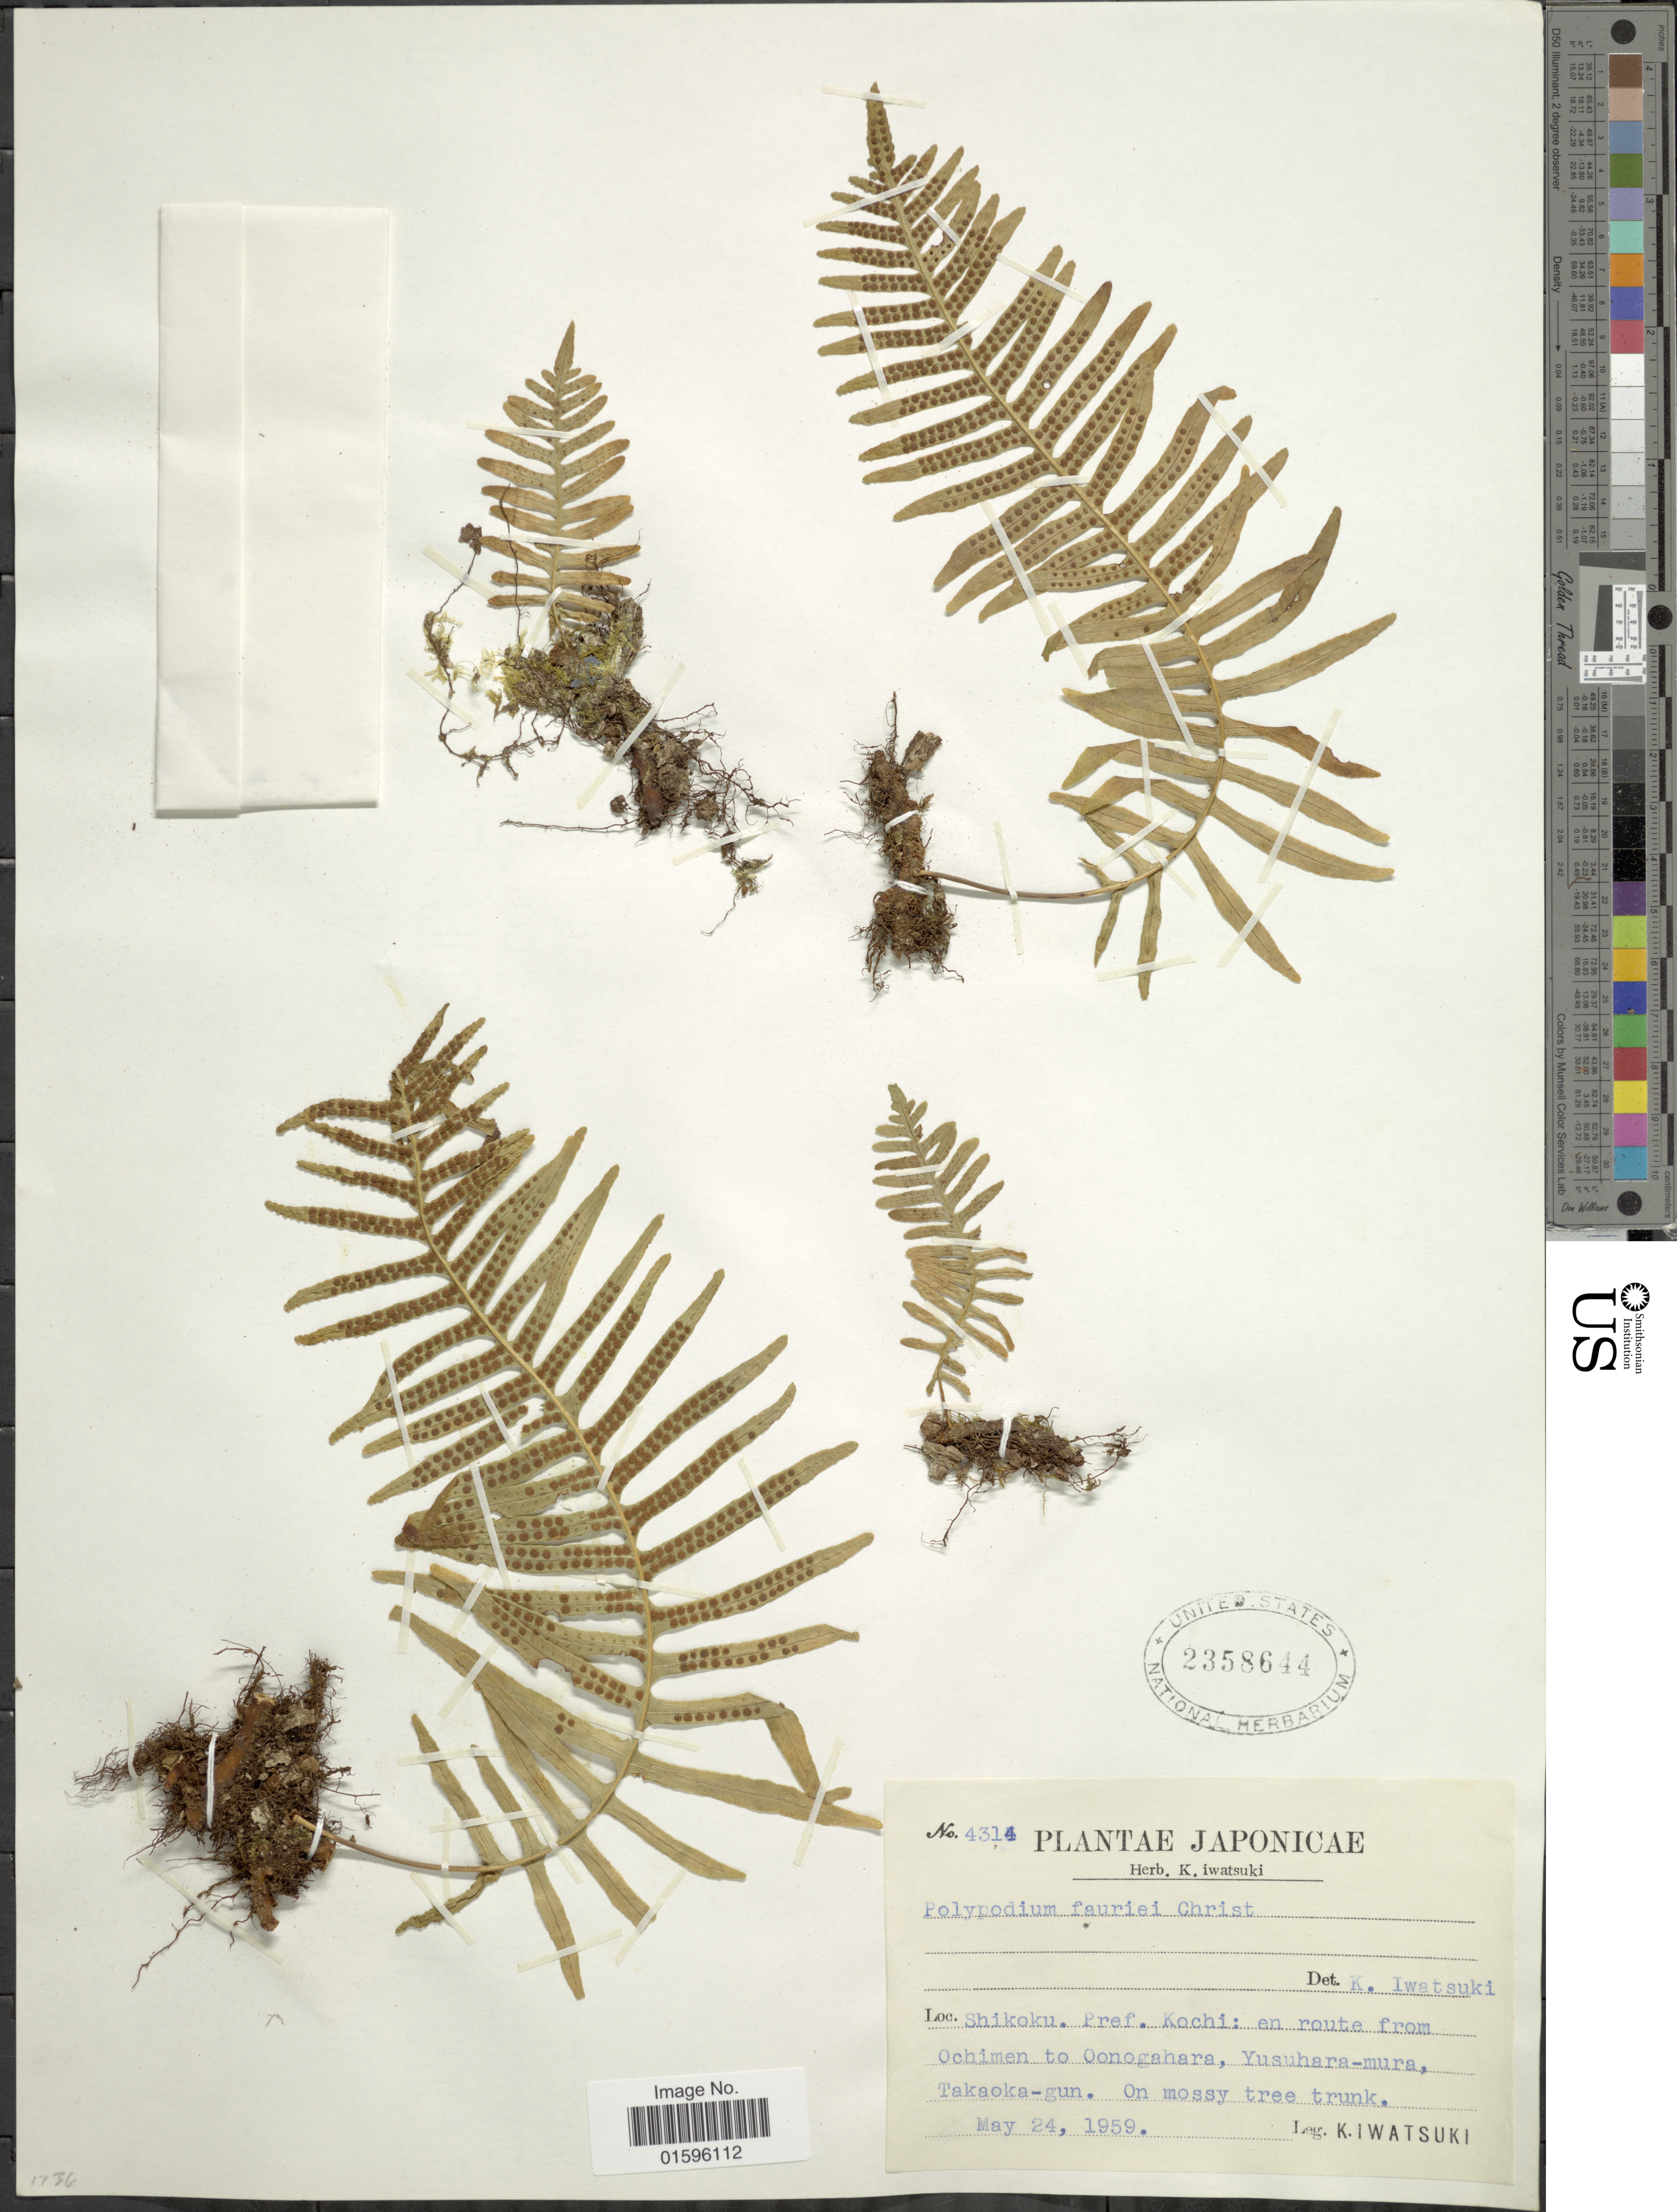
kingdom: Plantae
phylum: Tracheophyta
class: Polypodiopsida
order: Polypodiales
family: Polypodiaceae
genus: Polypodium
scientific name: Polypodium fauriei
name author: Christ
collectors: K. Iwatsuki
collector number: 4314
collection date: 1959-05-24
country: Japan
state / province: Koti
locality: Japonicae, Shikoku. pref. Kochi: en route from Ochimen to Oonogahara, Yusuhara-mura, Takaoka-gun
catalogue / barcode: US 2358644